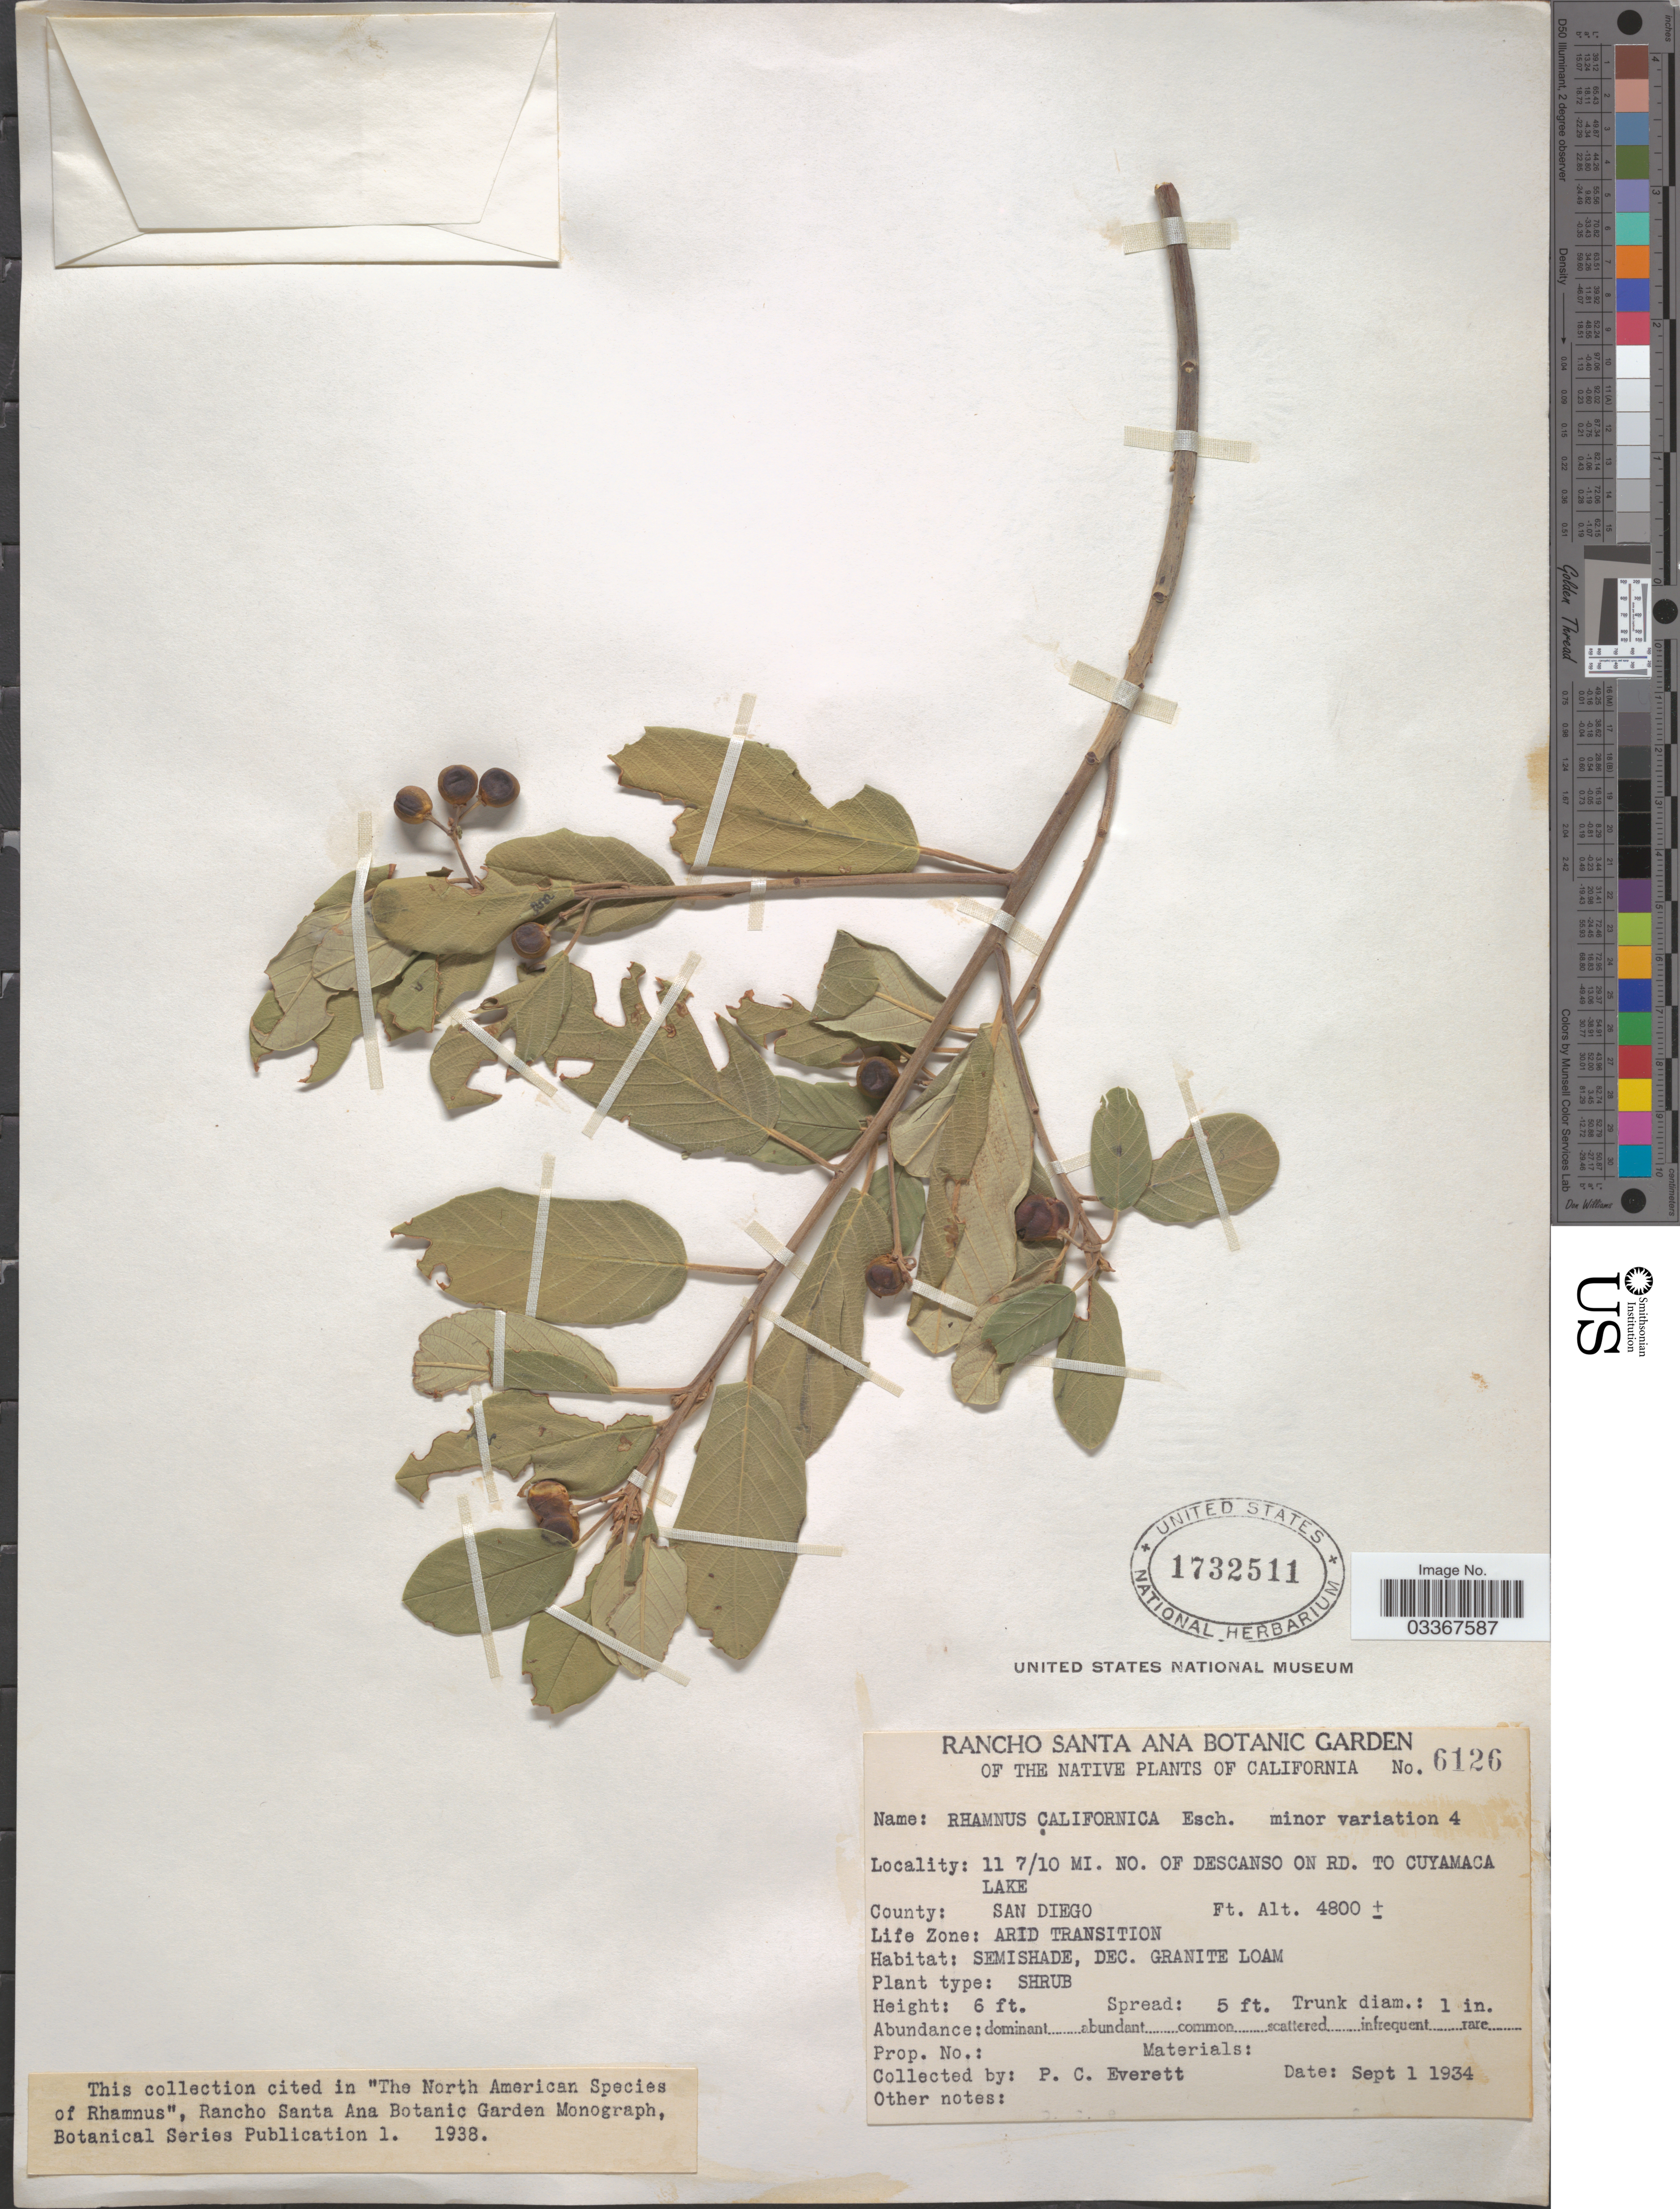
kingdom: Plantae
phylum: Tracheophyta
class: Magnoliopsida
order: Rosales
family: Rhamnaceae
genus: Frangula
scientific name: Frangula californica subsp. cuspidata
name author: (Greene) Kartesz & Gandhi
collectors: P. Everett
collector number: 6126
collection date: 1934-09-01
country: United States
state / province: California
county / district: San Diego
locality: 11 7/10 mi. NO. of Descanso on rd. to Cuyamaca Lake, County: San Diego, Life Zone: Arid Transition.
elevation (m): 1463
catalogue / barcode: US 1732511